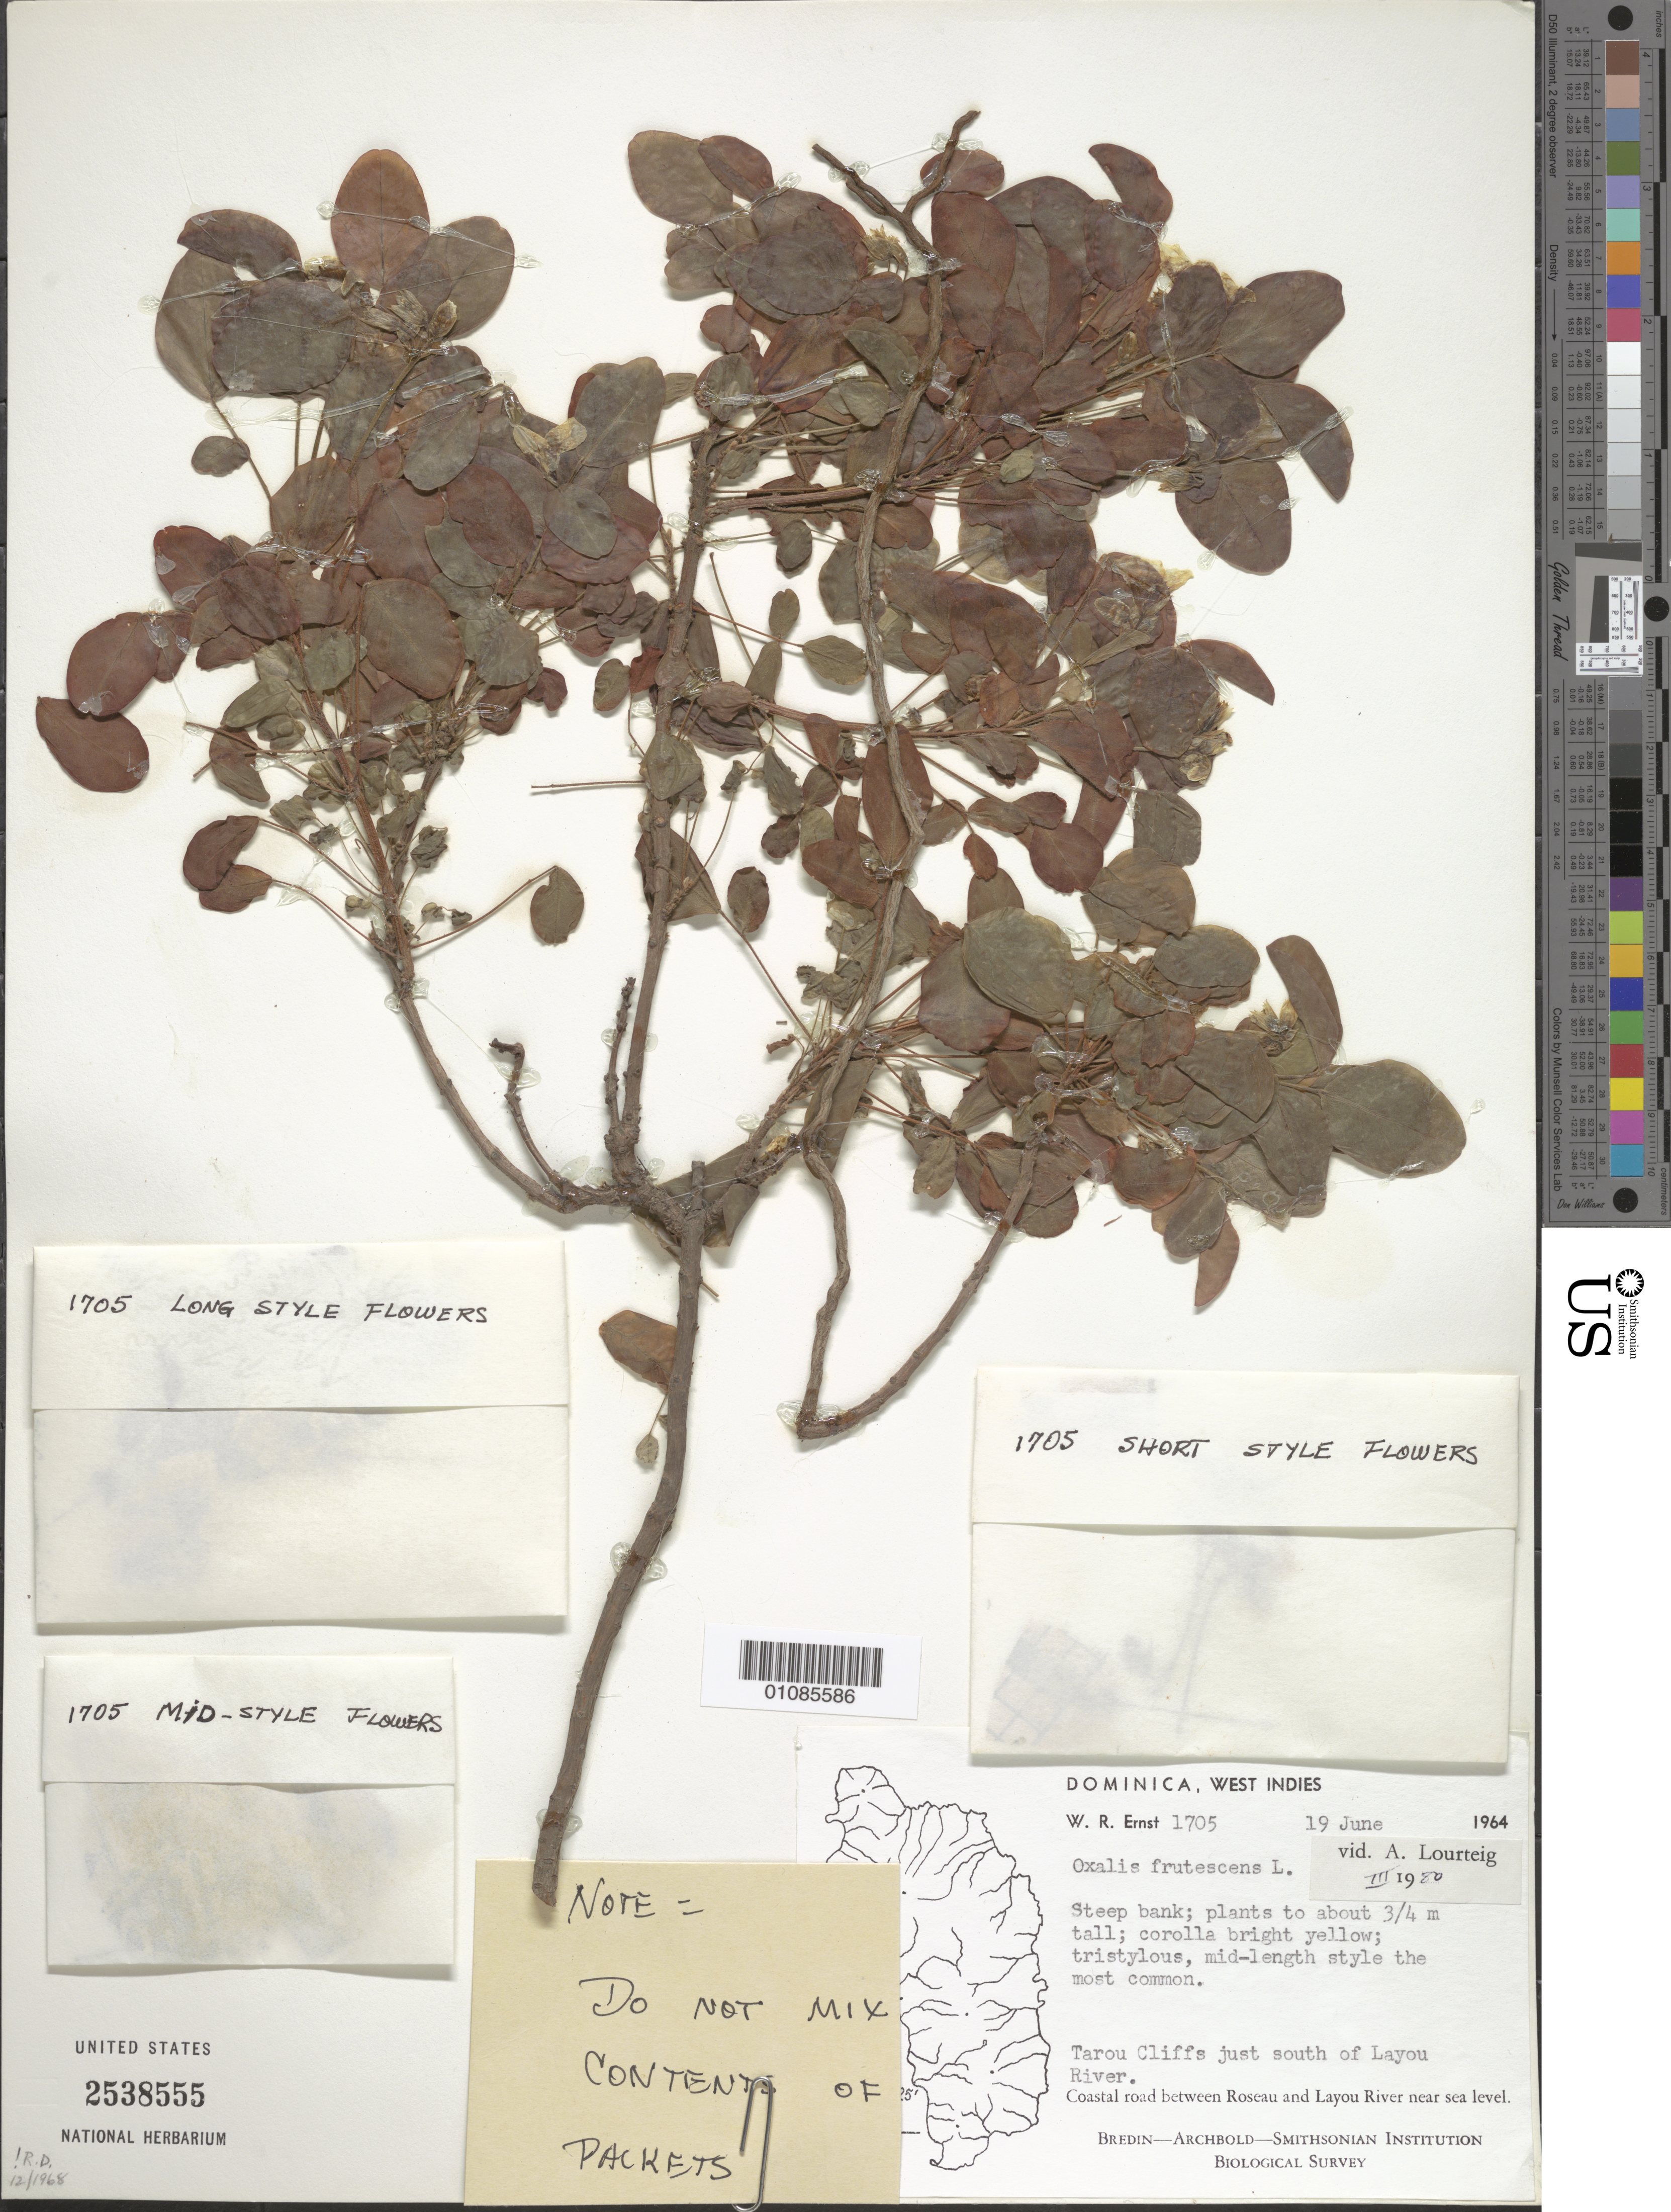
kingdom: Plantae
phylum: Tracheophyta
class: Magnoliopsida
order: Oxalidales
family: Oxalidaceae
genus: Oxalis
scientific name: Oxalis frutescens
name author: L.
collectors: W. R. Ernst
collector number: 1705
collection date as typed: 19 Jun 1964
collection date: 1964-06-19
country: Dominica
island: Dominica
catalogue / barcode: US 2538555